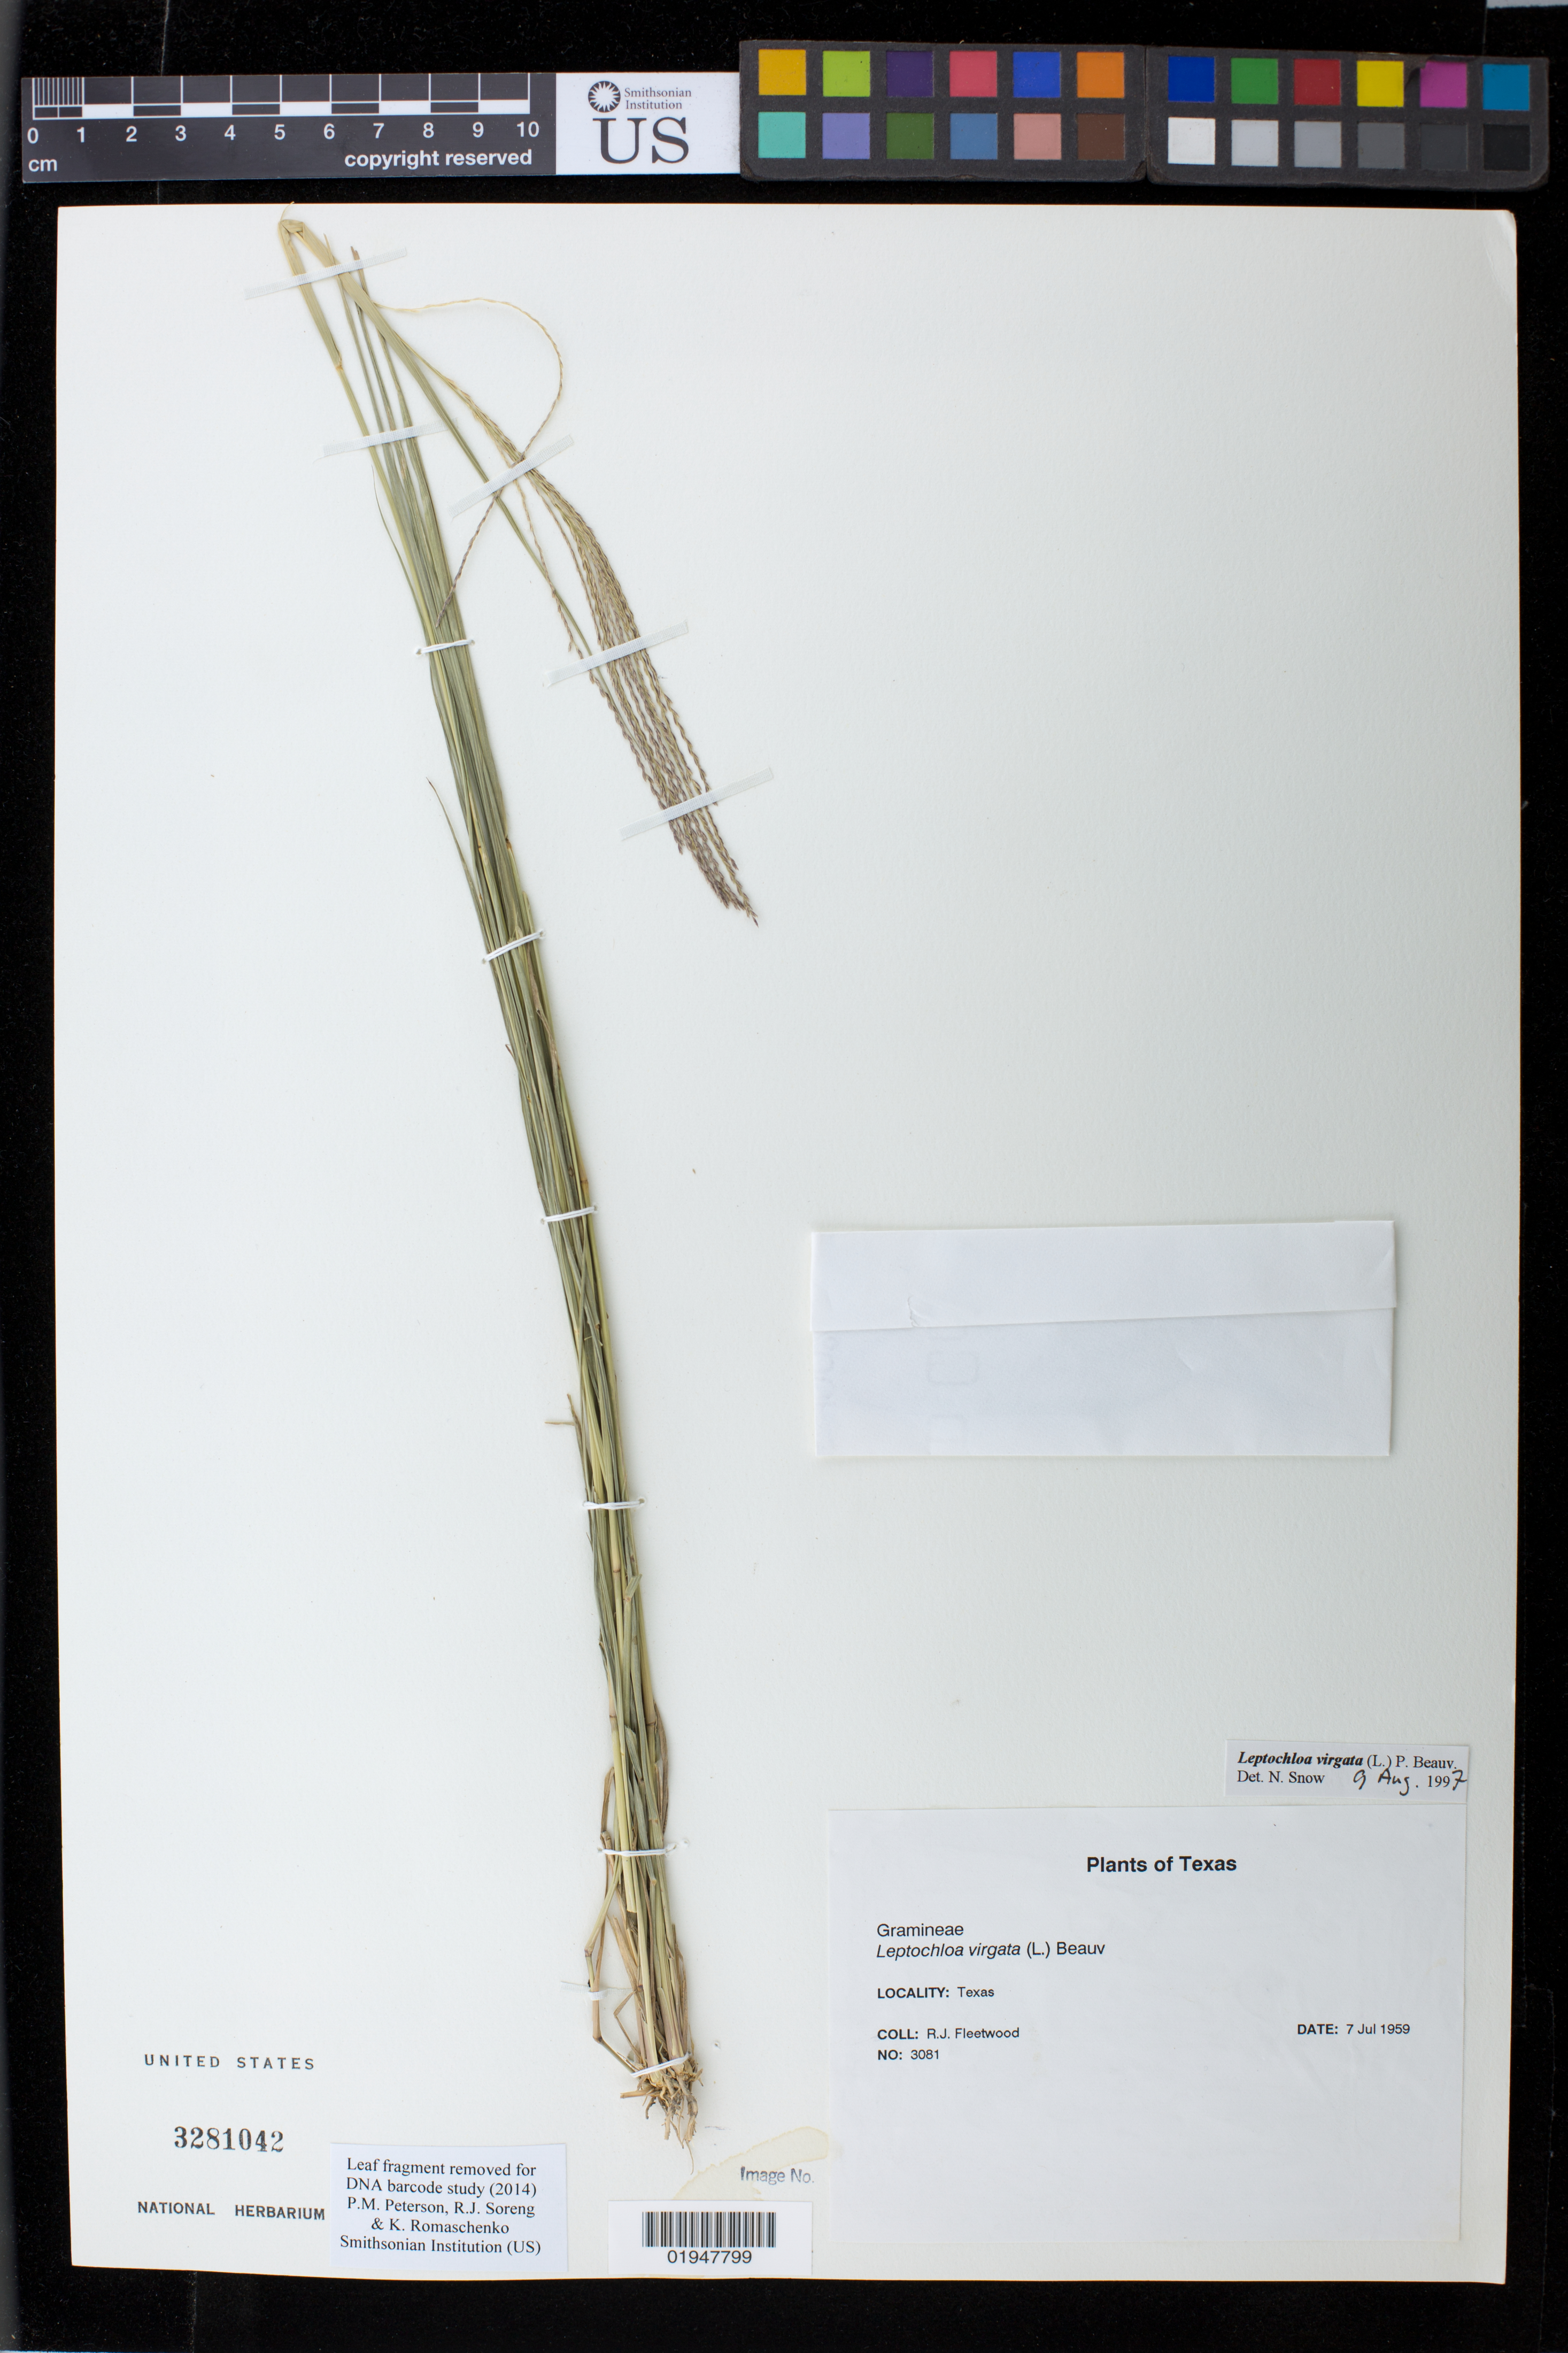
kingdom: Plantae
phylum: Tracheophyta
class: Liliopsida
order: Poales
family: Poaceae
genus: Leptochloa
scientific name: Leptochloa virgata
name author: (L.) P. Beauv.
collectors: R. J. Fleetwood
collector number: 3081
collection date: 1959-07-07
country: United States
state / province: Texas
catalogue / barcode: US 3281042